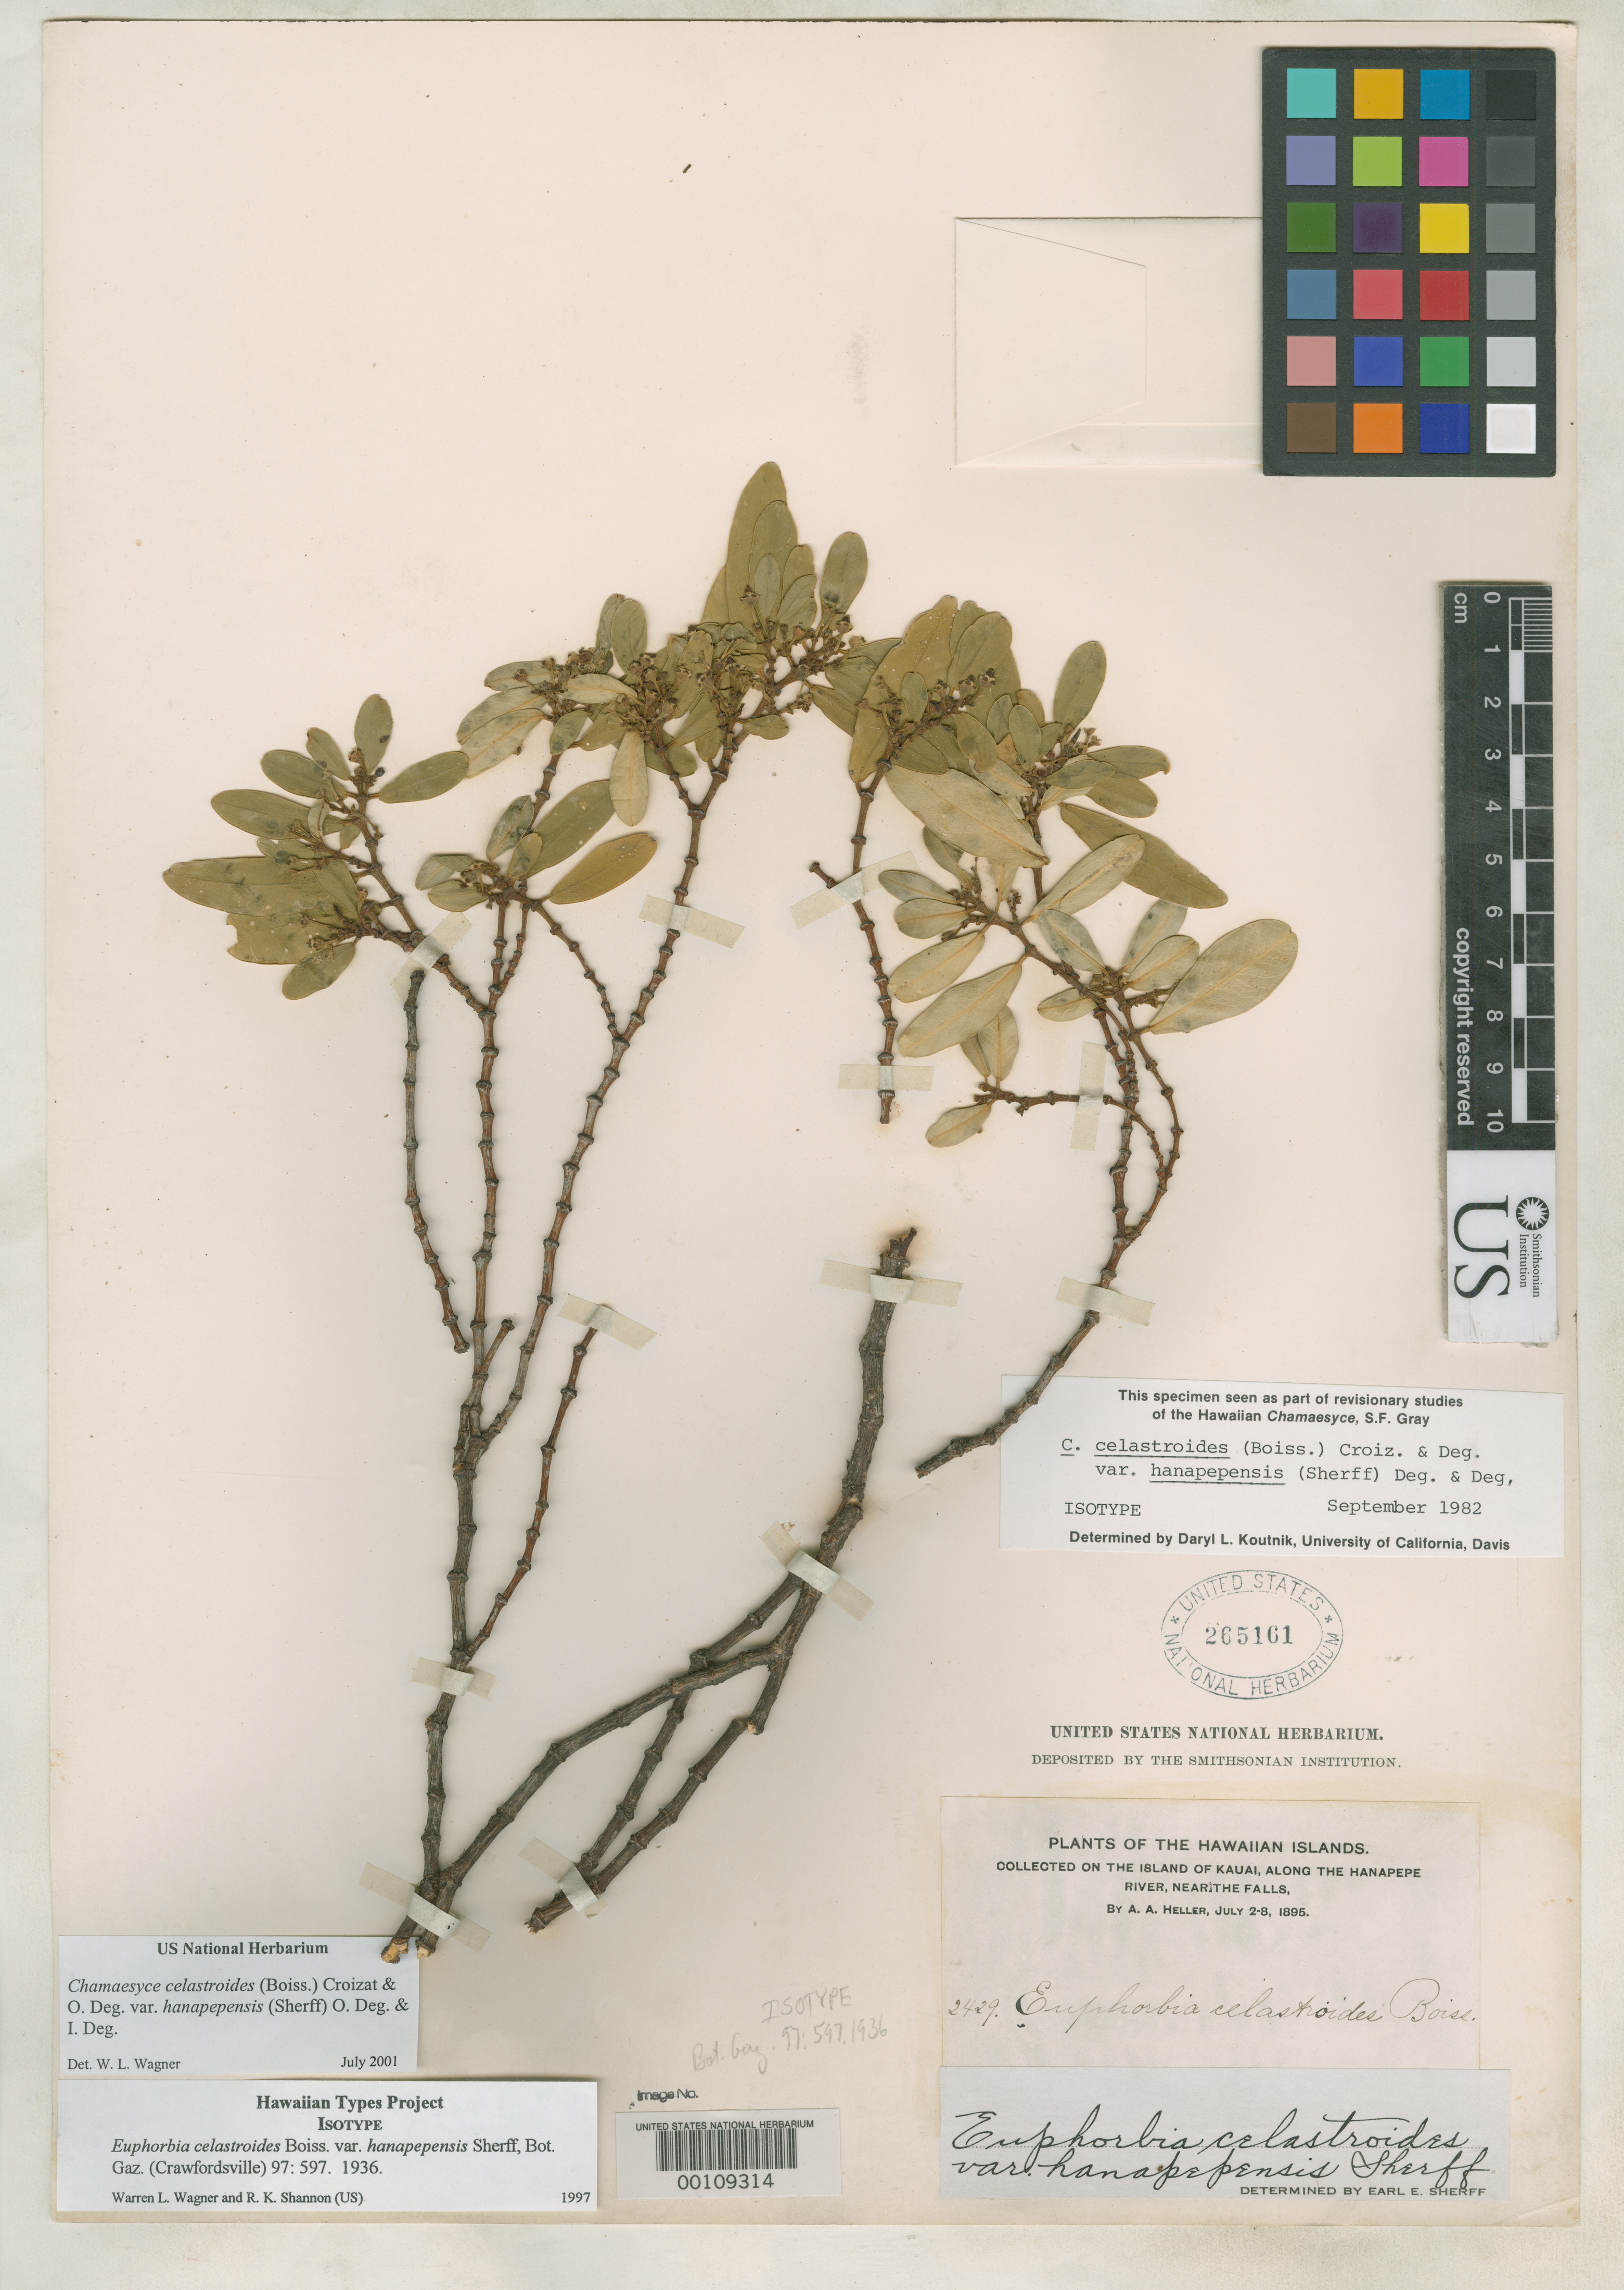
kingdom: Plantae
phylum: Tracheophyta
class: Magnoliopsida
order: Malpighiales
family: Euphorbiaceae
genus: Euphorbia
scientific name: Euphorbia celastroides var. hanapepensis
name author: Sherff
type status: Isotype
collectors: A. A. Heller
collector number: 2429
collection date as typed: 02 Jul 1895 to 08 Jul 1895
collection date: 1895-07-02/1895-07-08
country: United States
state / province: Hawaii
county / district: Kauai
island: Kaua'i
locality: Hanapepe River.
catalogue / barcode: US 265161